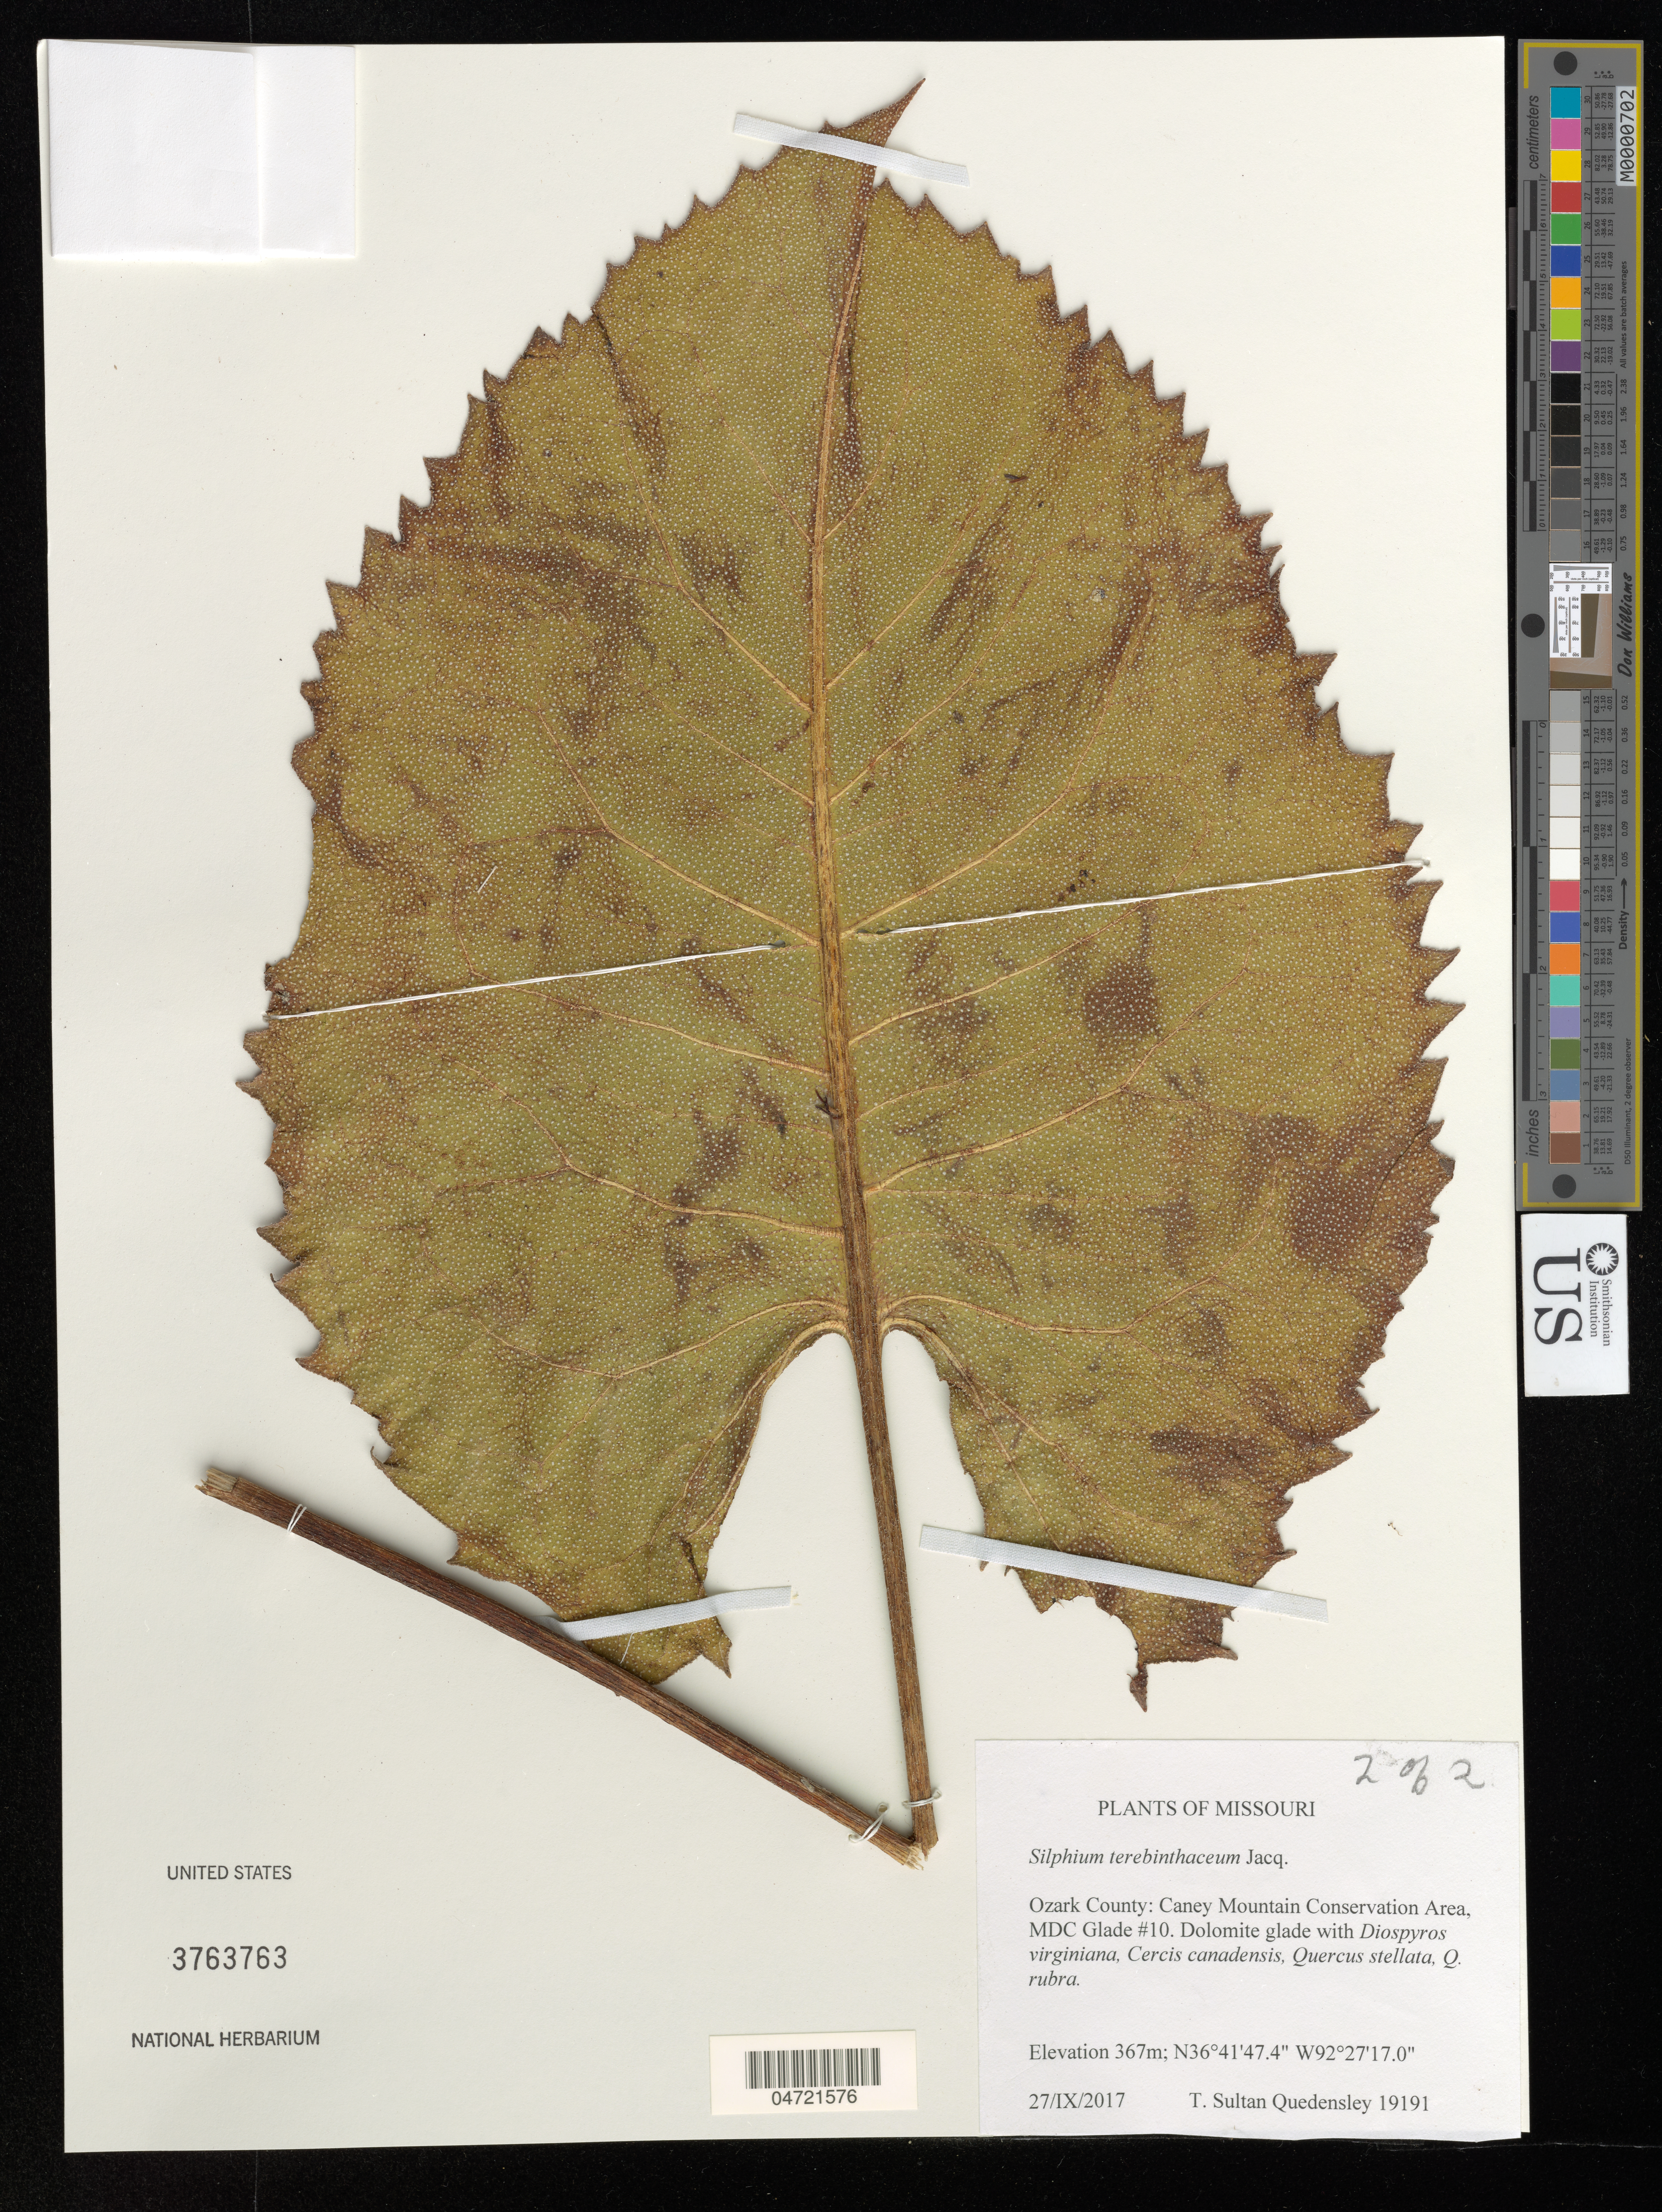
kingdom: Plantae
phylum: Tracheophyta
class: Magnoliopsida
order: Asterales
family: Asteraceae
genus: Silphium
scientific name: Silphium terebinthinaceum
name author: Jacq.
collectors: T. S. Quedensley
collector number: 19191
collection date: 2017-09-27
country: United States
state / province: Missouri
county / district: Ozark County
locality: Caney Mountain Conservation Area, MDC Clade #10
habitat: Dolomite glade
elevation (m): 367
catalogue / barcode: US 3763763